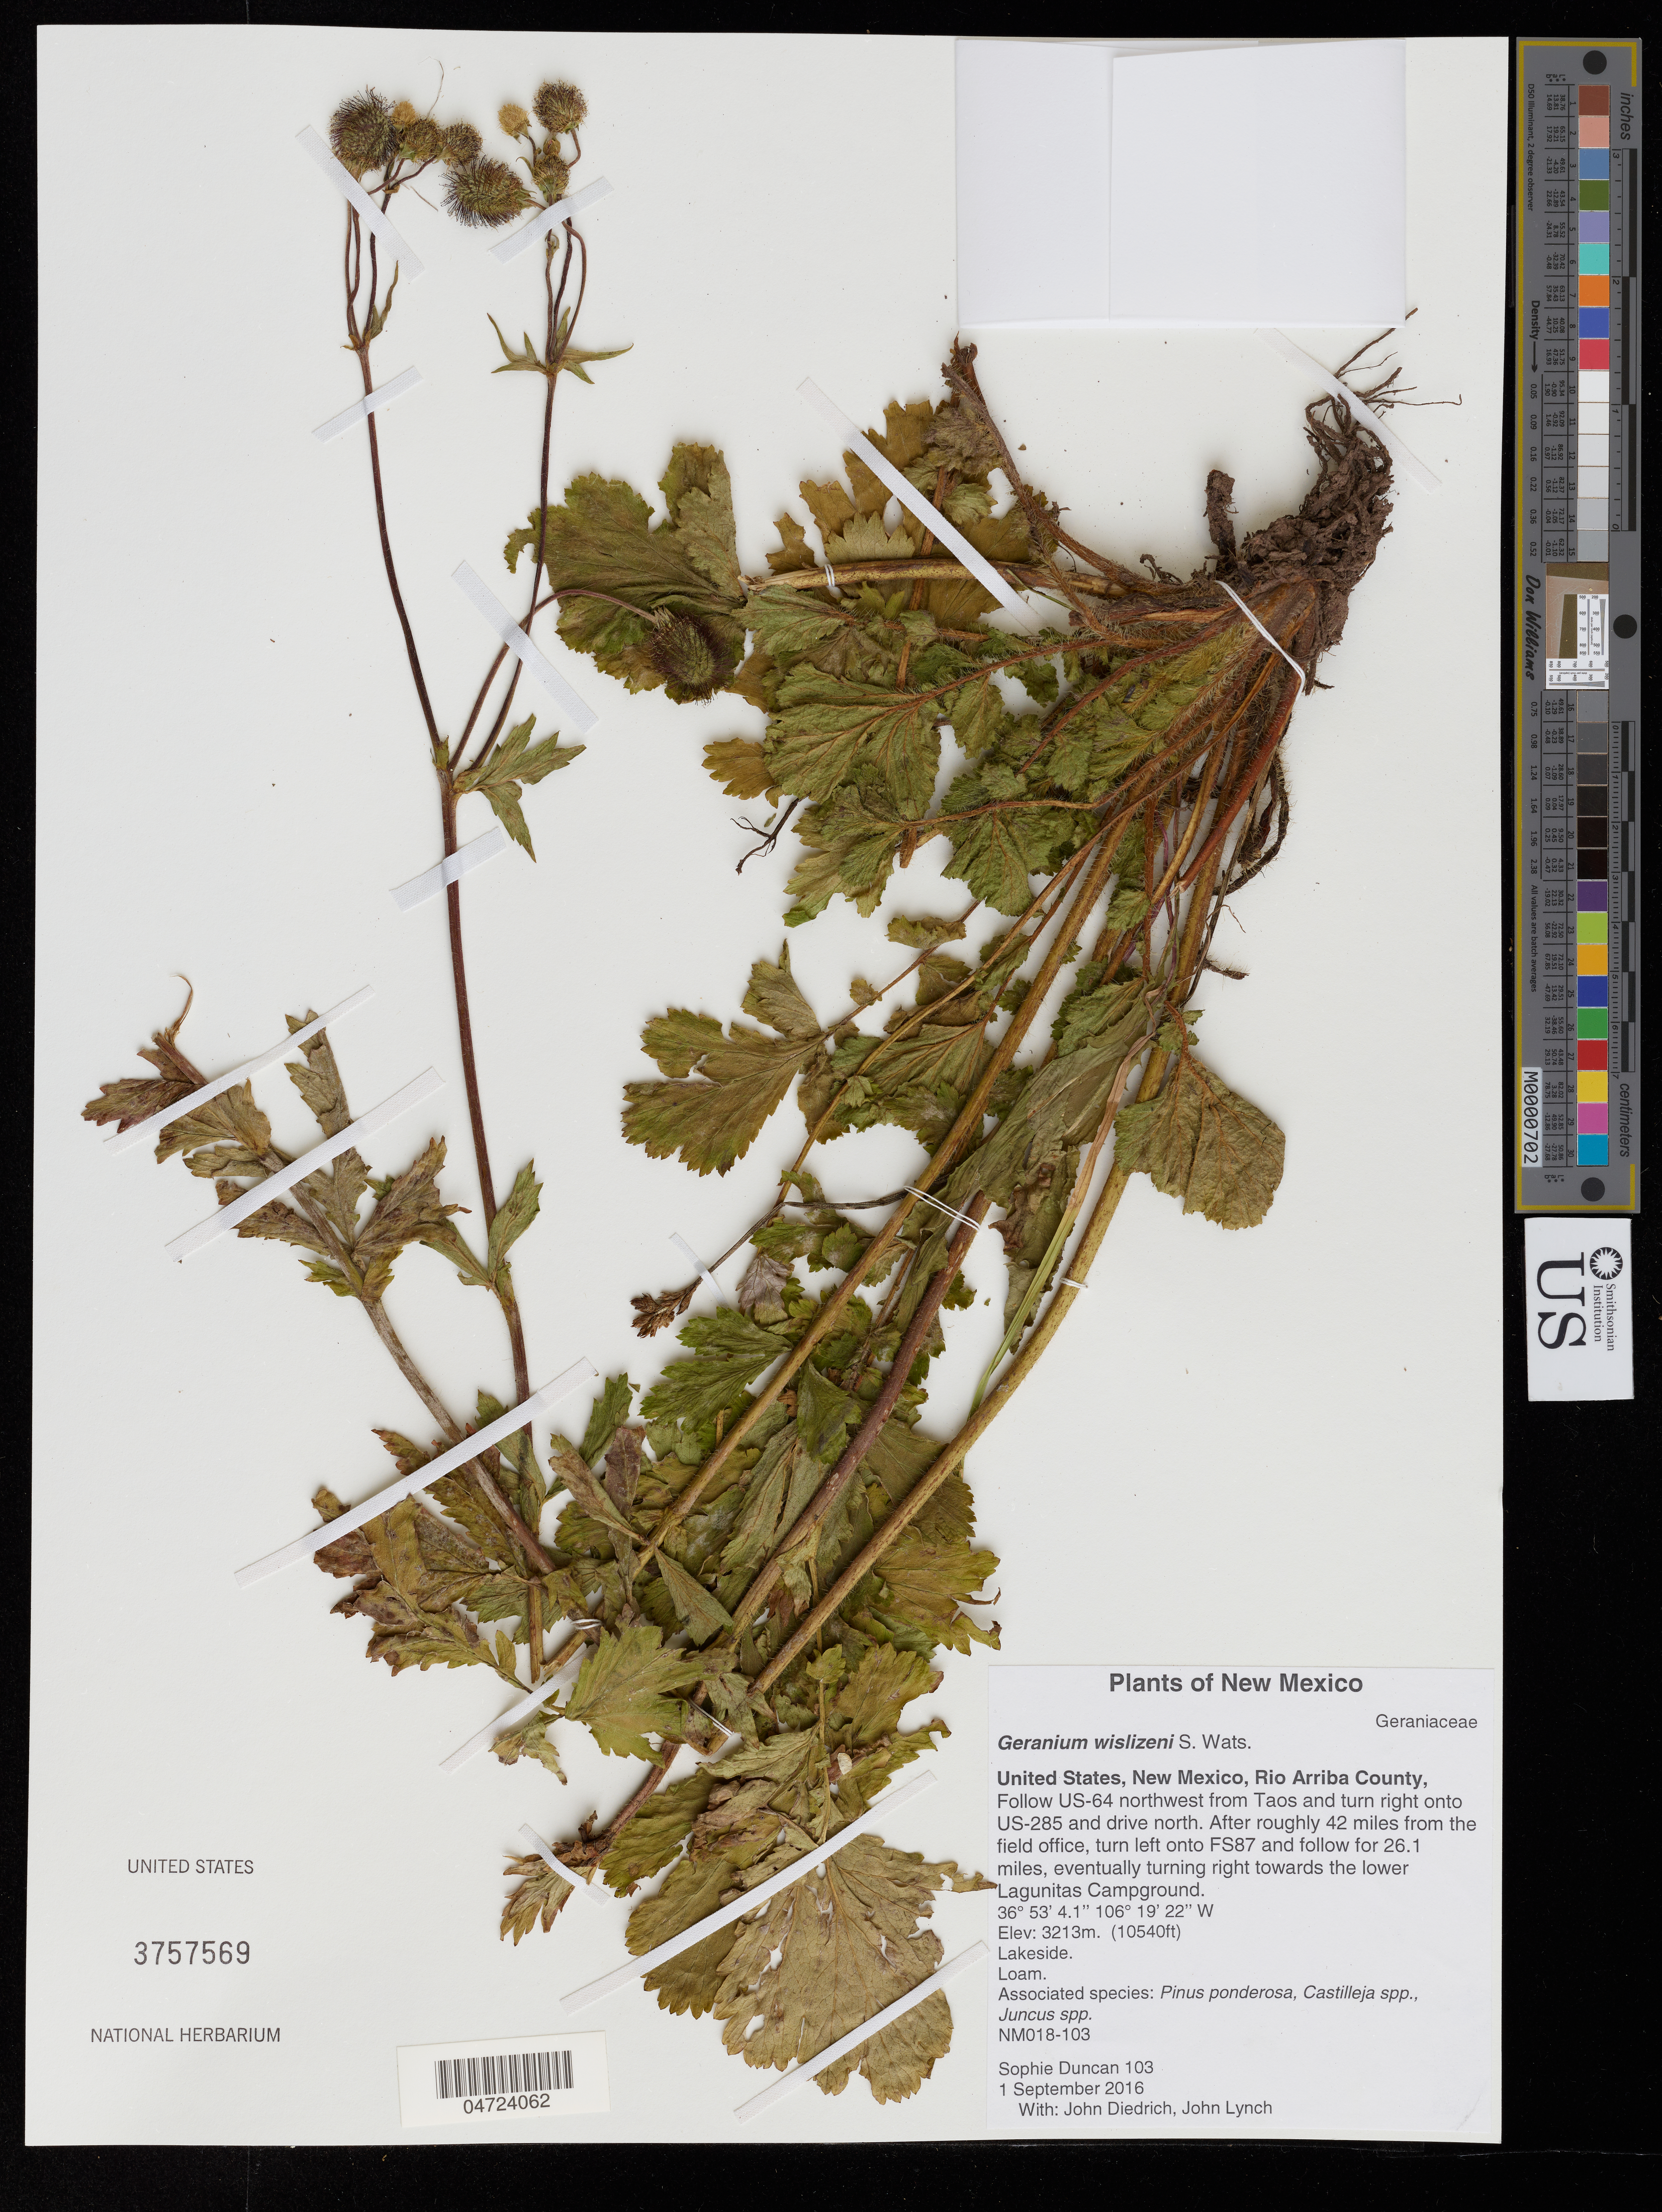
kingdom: Plantae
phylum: Tracheophyta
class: Magnoliopsida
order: Geraniales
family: Geraniaceae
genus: Geranium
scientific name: Geranium wislizeni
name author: S. Watson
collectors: S. Duncan, J. Diedrich & J. Lynch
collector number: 103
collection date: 2016-09-01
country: United States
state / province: New Mexico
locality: Rio Arriba County, Follow US-64 northwest from Taos and turn right onto US-285 and drive north. After roughly 42 miles from the field office, turn left onto FS87 and follow for 26.1 miles, eventually turning right towards the lower Lagunitas Campground.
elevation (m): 3213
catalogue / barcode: US 3757569